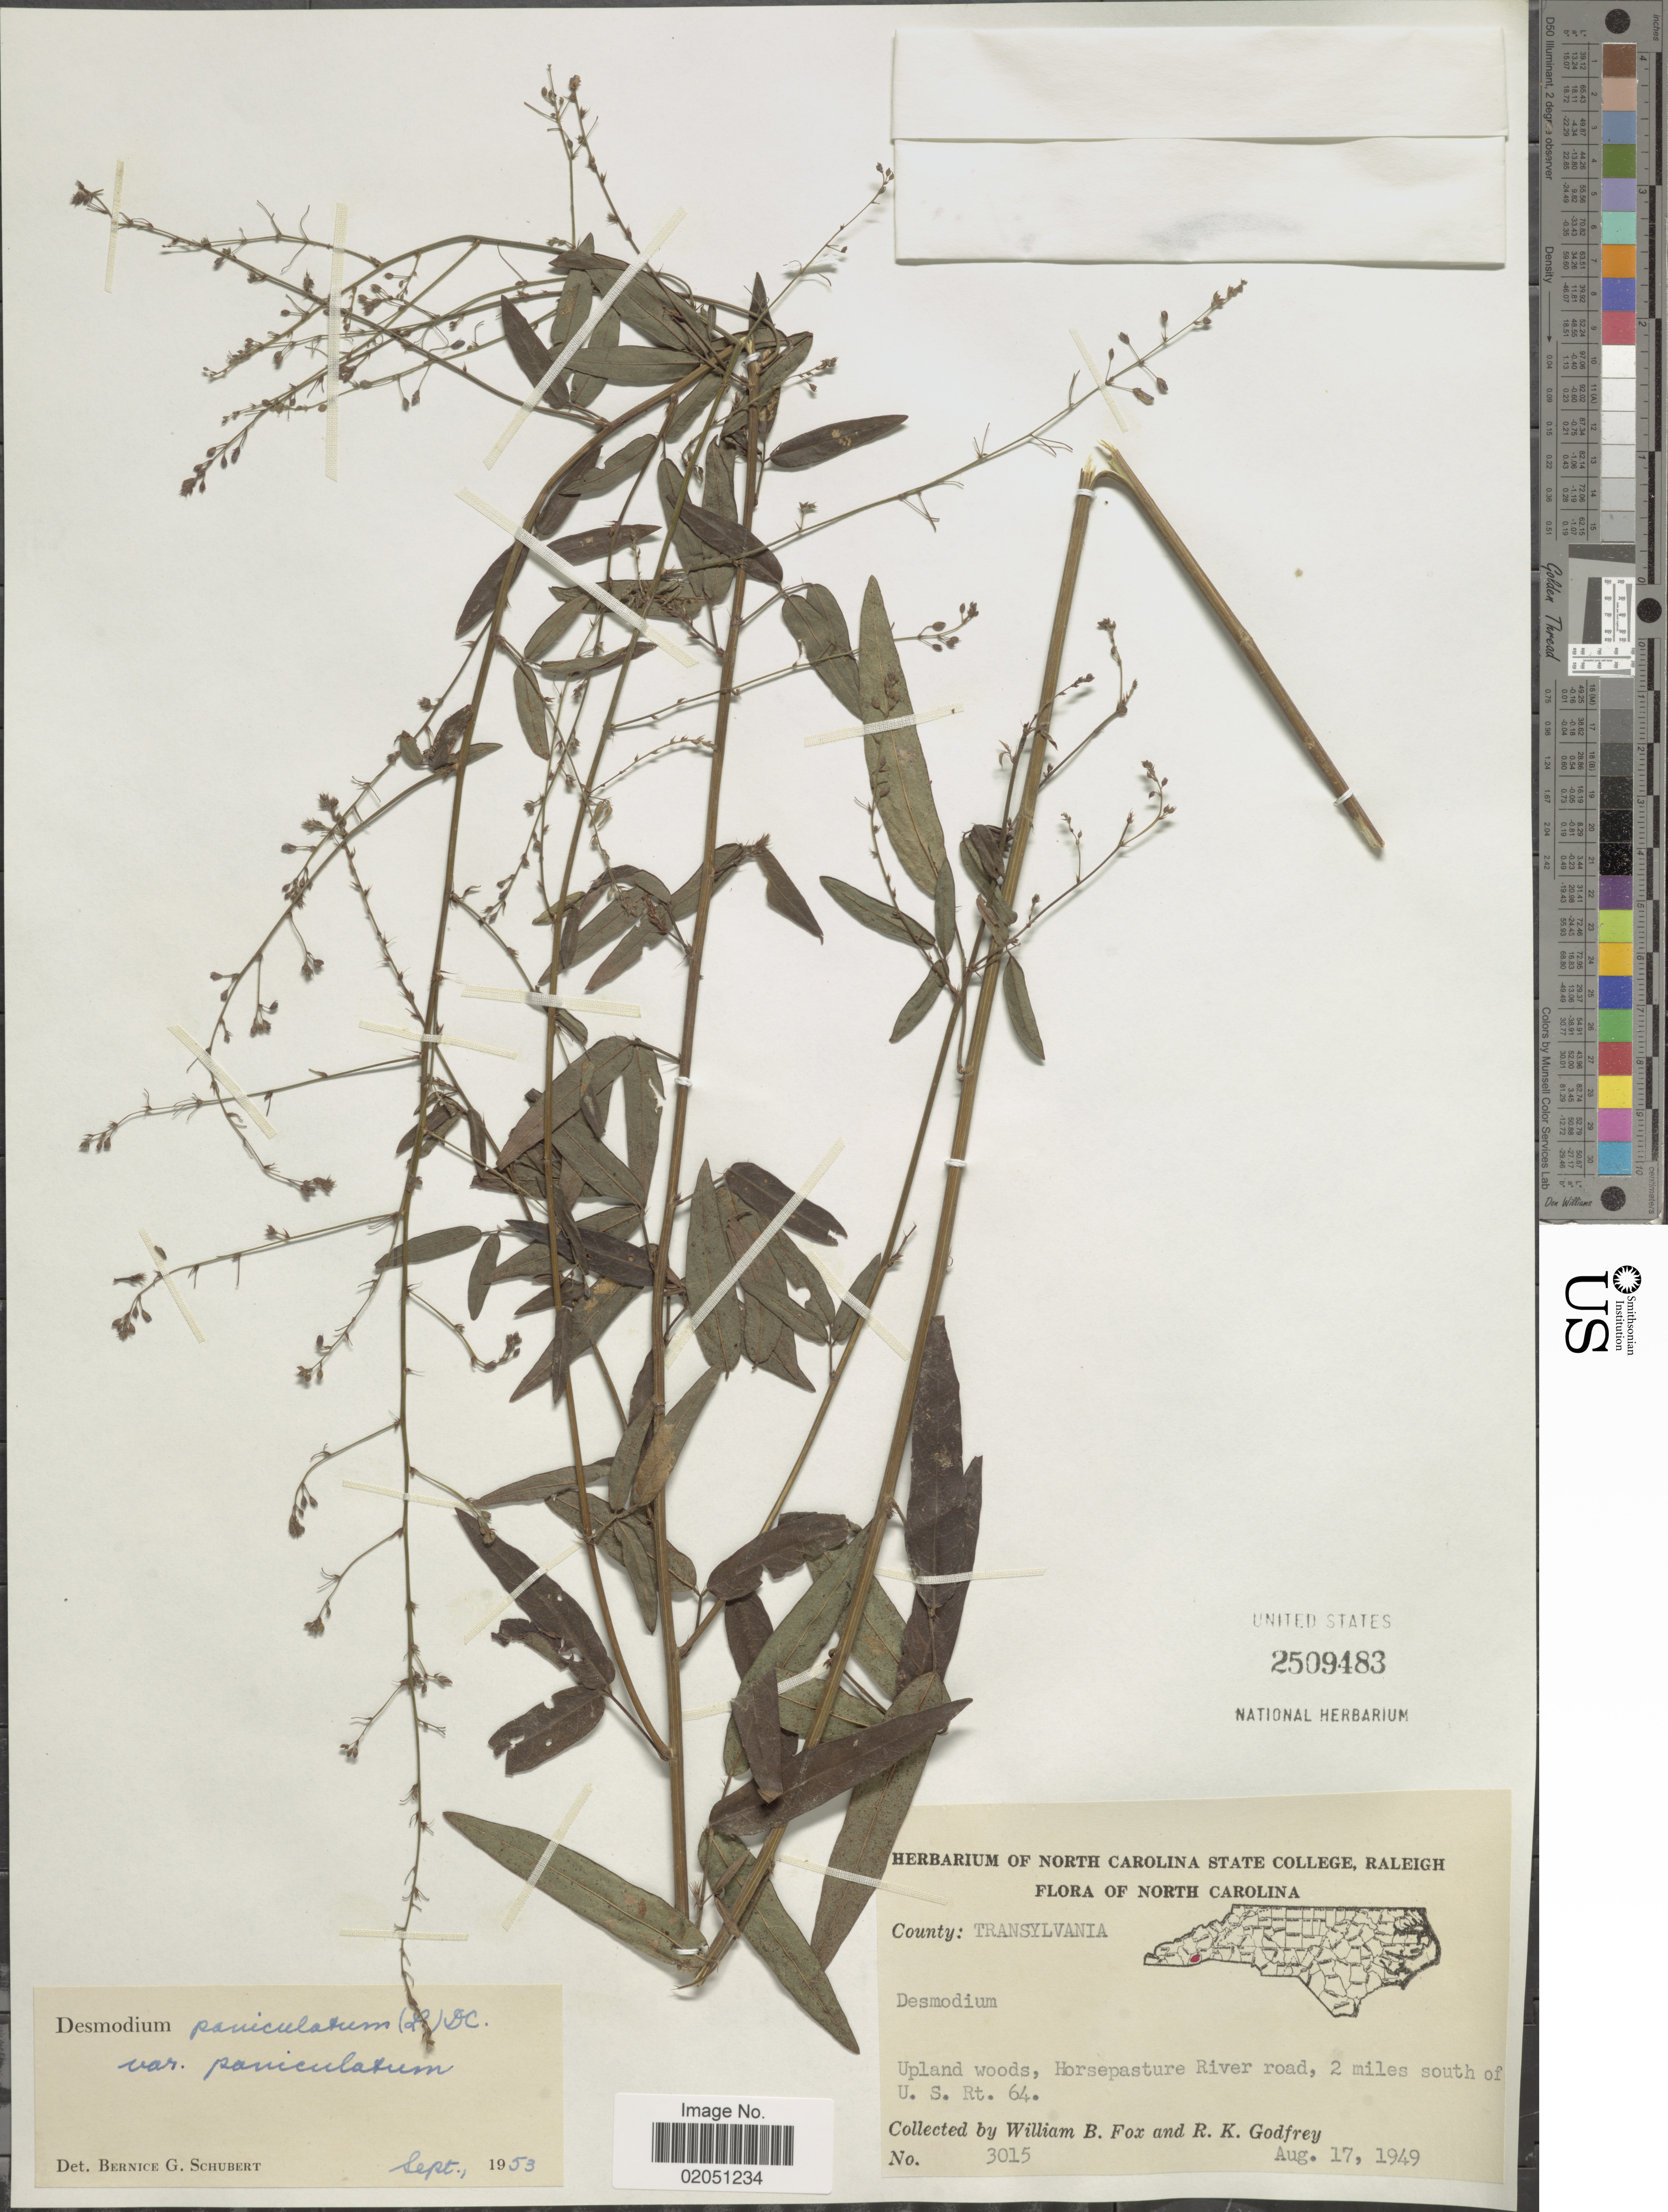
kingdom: Plantae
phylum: Tracheophyta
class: Magnoliopsida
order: Fabales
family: Fabaceae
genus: Desmodium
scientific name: Desmodium paniculatum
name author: (L.) DC.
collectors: W. B. Fox & R. K. Godfrey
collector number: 3015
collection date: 1949-08-17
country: United States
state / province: North Carolina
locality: County: Transylvania, Upland woods, Horsepasture River road, 2 miles south of U.S. Rt 64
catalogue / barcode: US 2509483